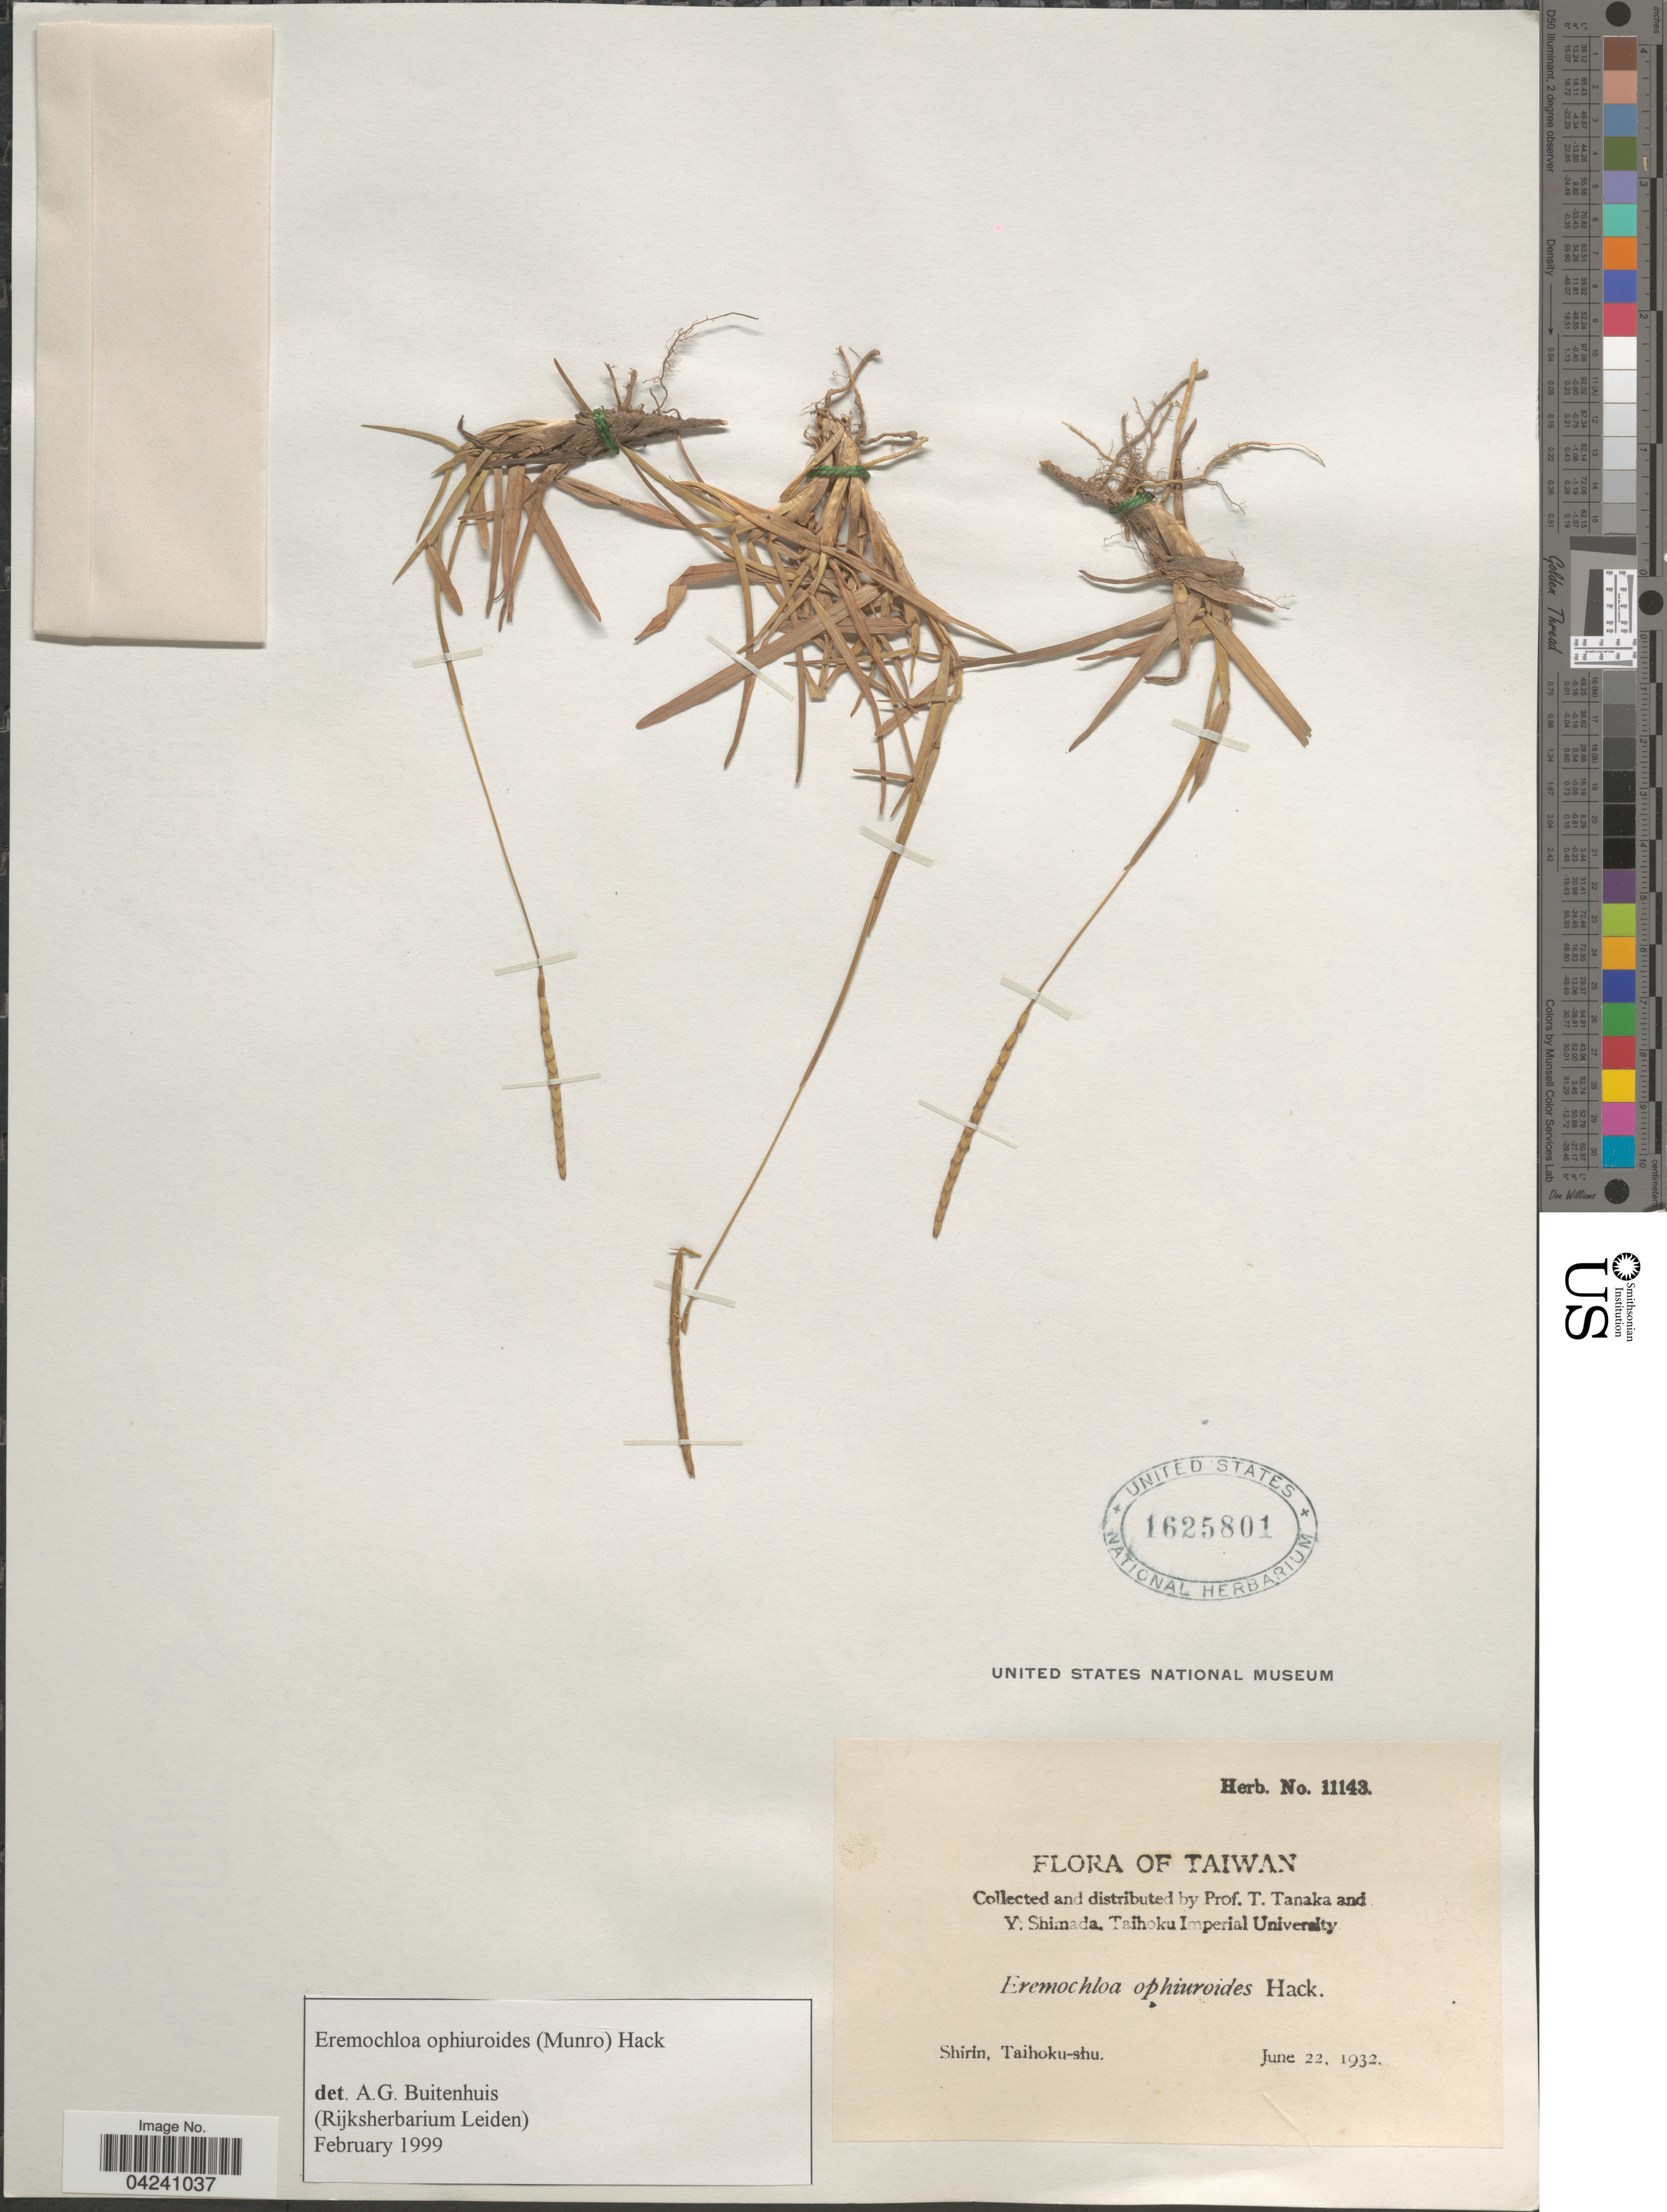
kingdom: Plantae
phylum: Tracheophyta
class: Liliopsida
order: Poales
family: Poaceae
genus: Eremochloa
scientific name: Eremochloa ophiuroides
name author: (Munro) Hack.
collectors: T. Tanaka & Y. Shimada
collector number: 11143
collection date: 1932-06-22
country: Taiwan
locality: Shirin, Taihoku-shu.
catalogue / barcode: US 1625801